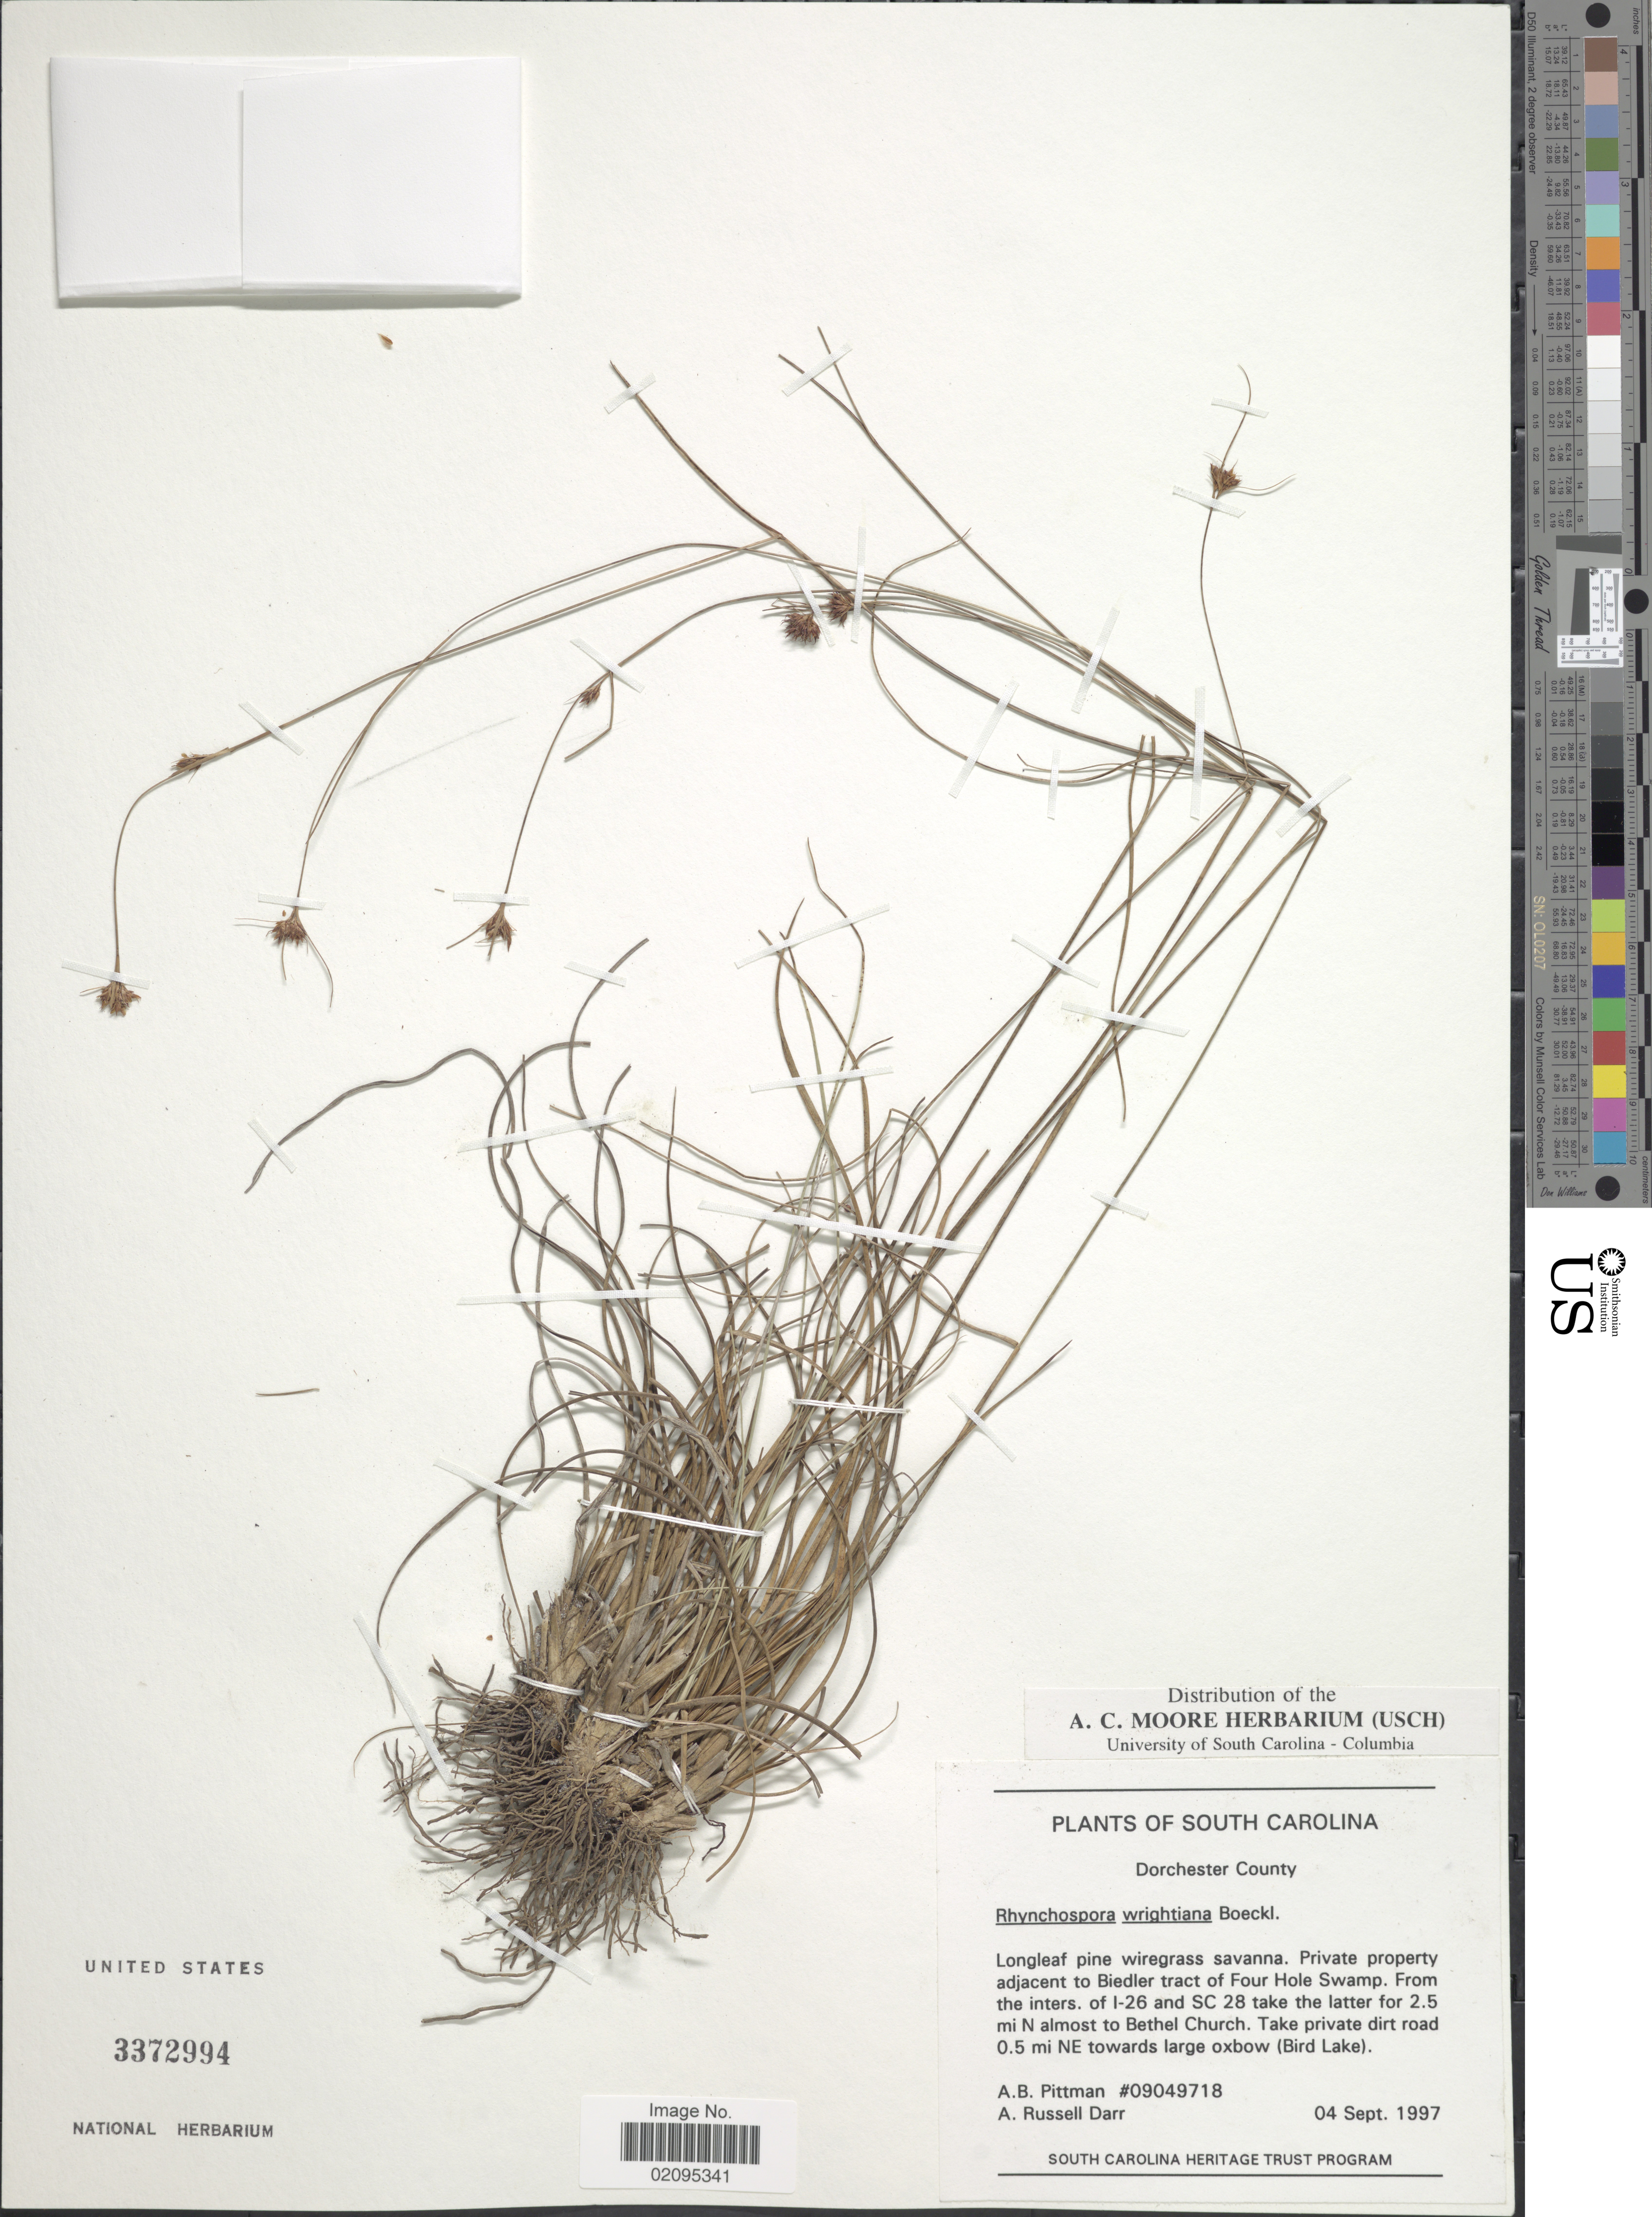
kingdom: Plantae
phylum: Tracheophyta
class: Liliopsida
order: Poales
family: Cyperaceae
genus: Rhynchospora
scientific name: Rhynchospora wrightiana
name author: Boeckeler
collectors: A. B. Pittman & A. Darr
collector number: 09049718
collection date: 1997-09-04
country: United States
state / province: South Carolina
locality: Dorchester County, Longleaf pine wiregrass savanna, Private property adjacaent to Biedler tract of Four Hole Swamp, from the inters. of I-26 and SC 28 take the latter for 2.5 mi N almost to Bethel Church, take private dirt road 0.5 mi NE towards large oxbow (Bird Lake).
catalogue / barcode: US 3372994